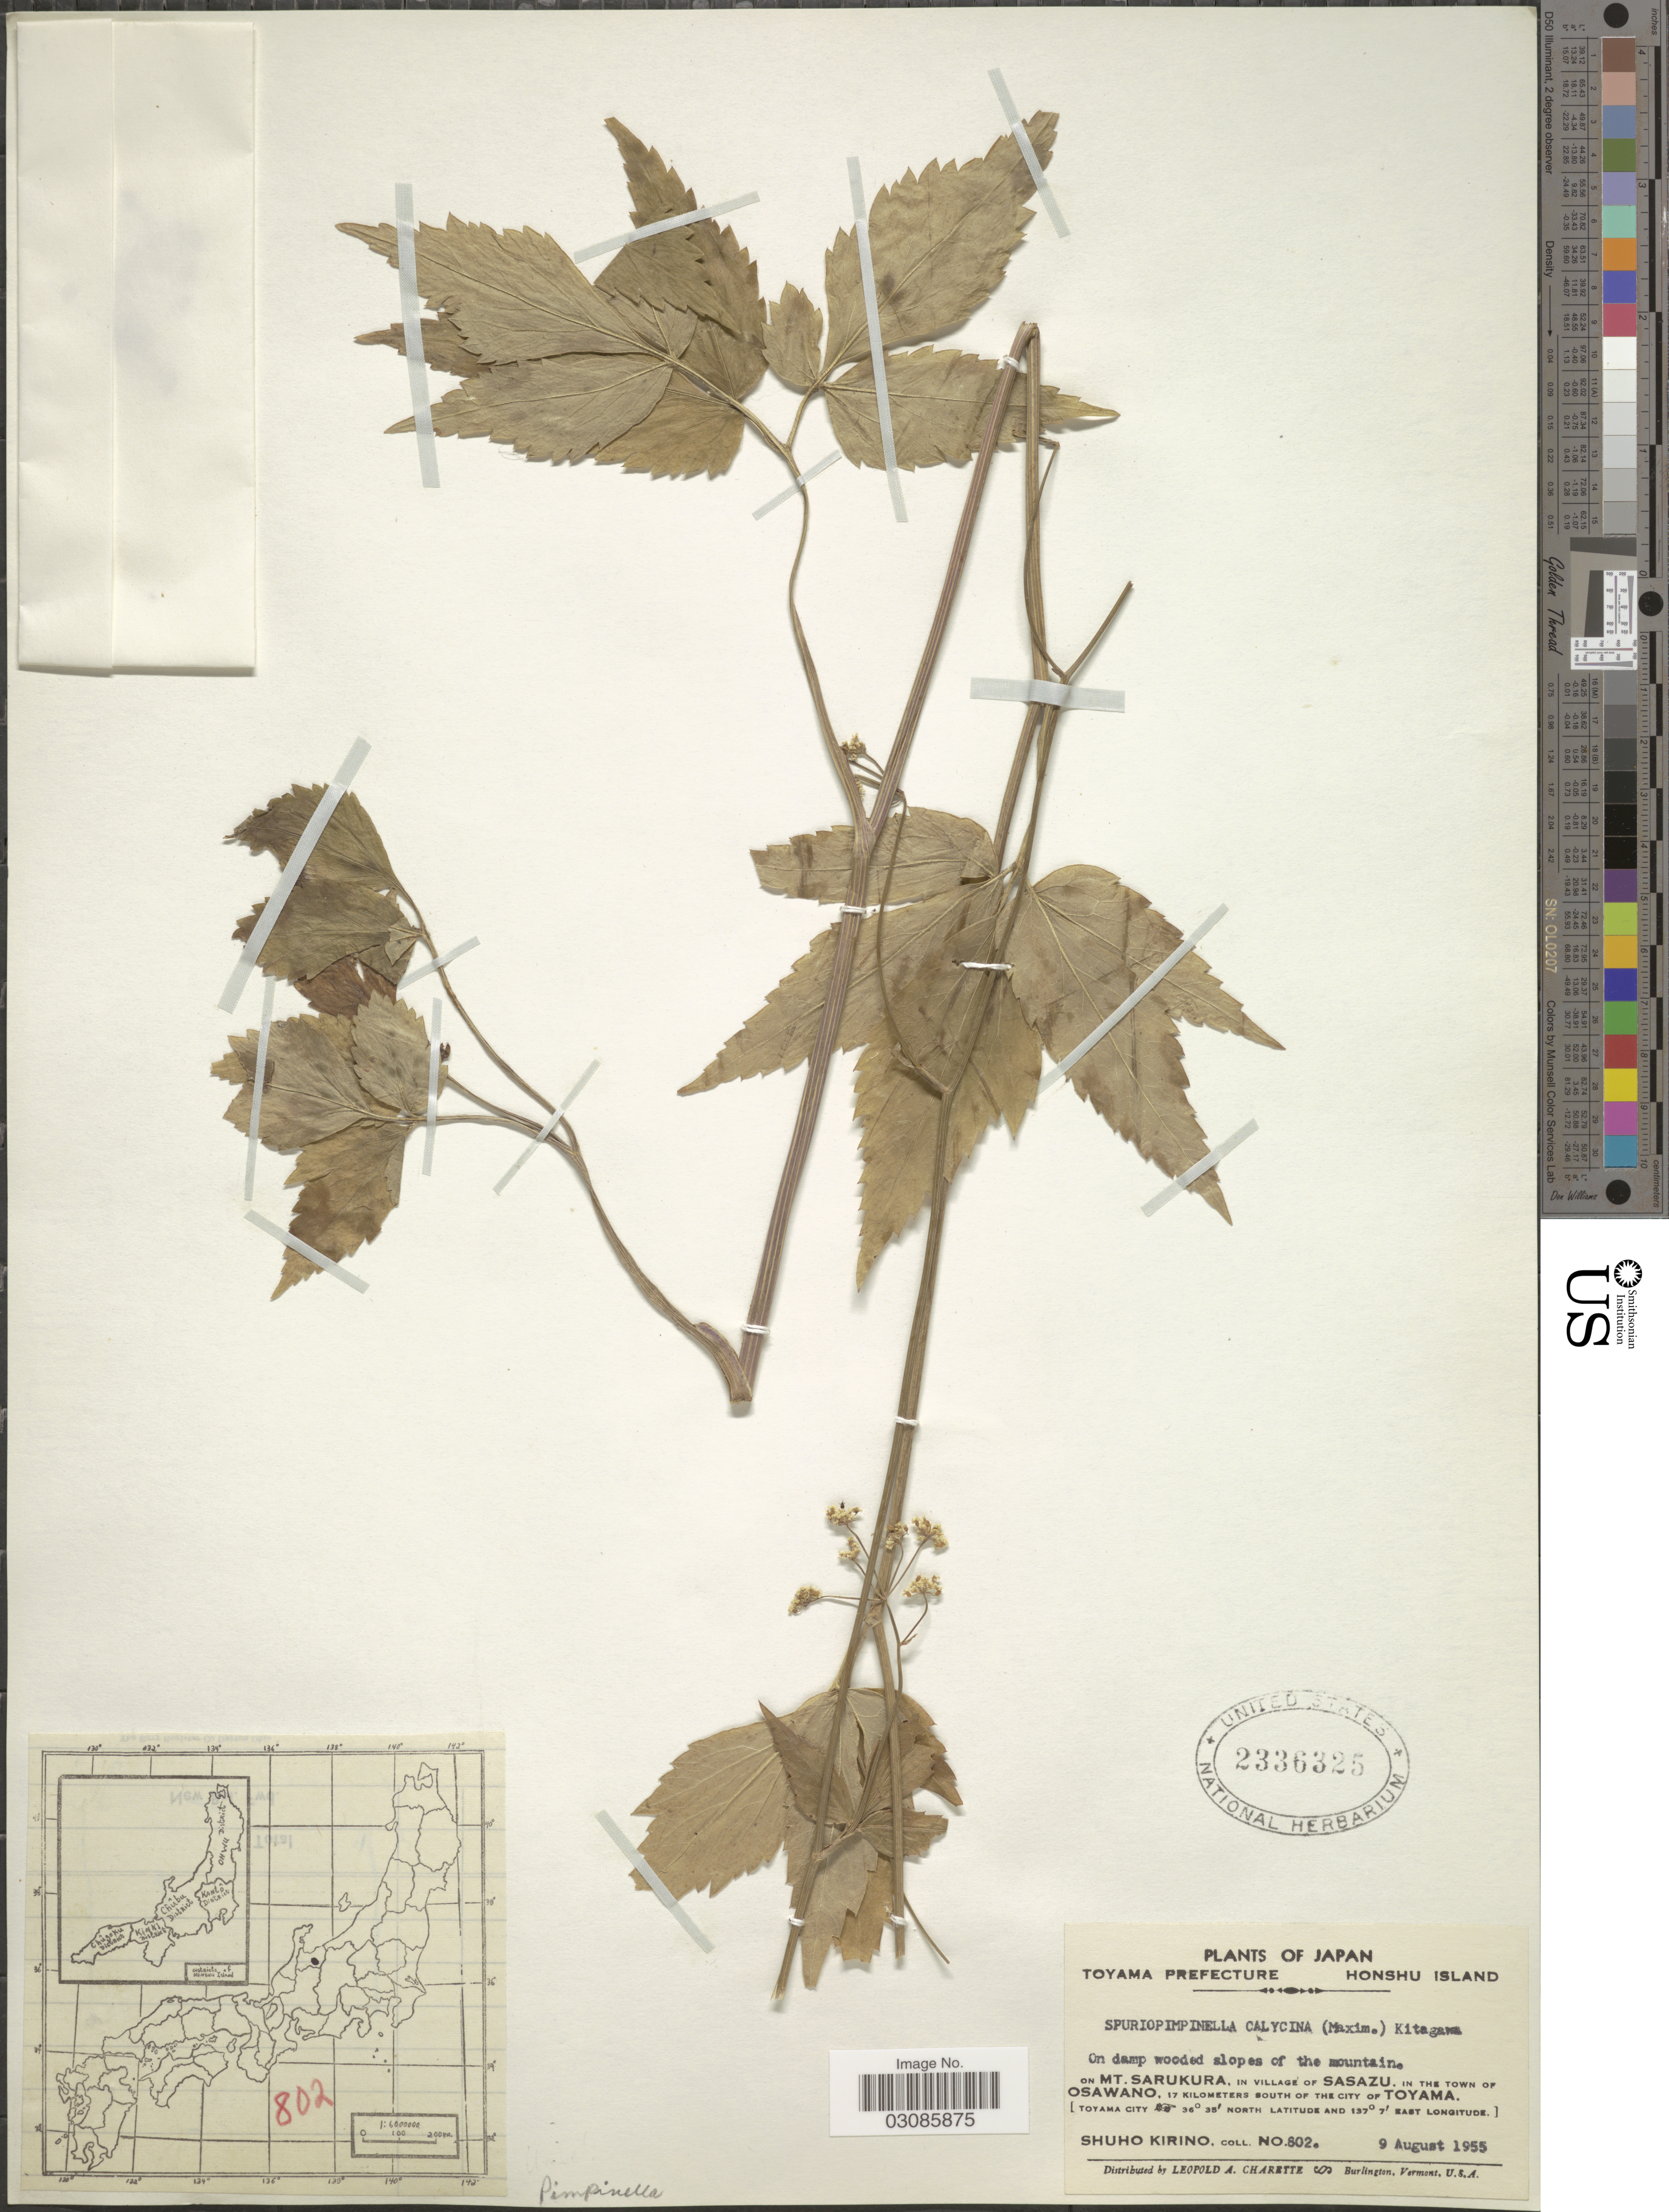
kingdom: Plantae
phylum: Tracheophyta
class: Magnoliopsida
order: Apiales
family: Apiaceae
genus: Pimpinella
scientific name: Pimpinella calycina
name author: Maxim.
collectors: S. Kirino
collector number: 802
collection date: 1955-08-09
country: Japan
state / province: Toyama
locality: Toyama Prefecture, Honshu Island, on Mt. Sarukura, in village of Sasazu, in the town of Osawano, 17 kilometers south of the city of Toyama. [Toyama City].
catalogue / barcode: US 2336325